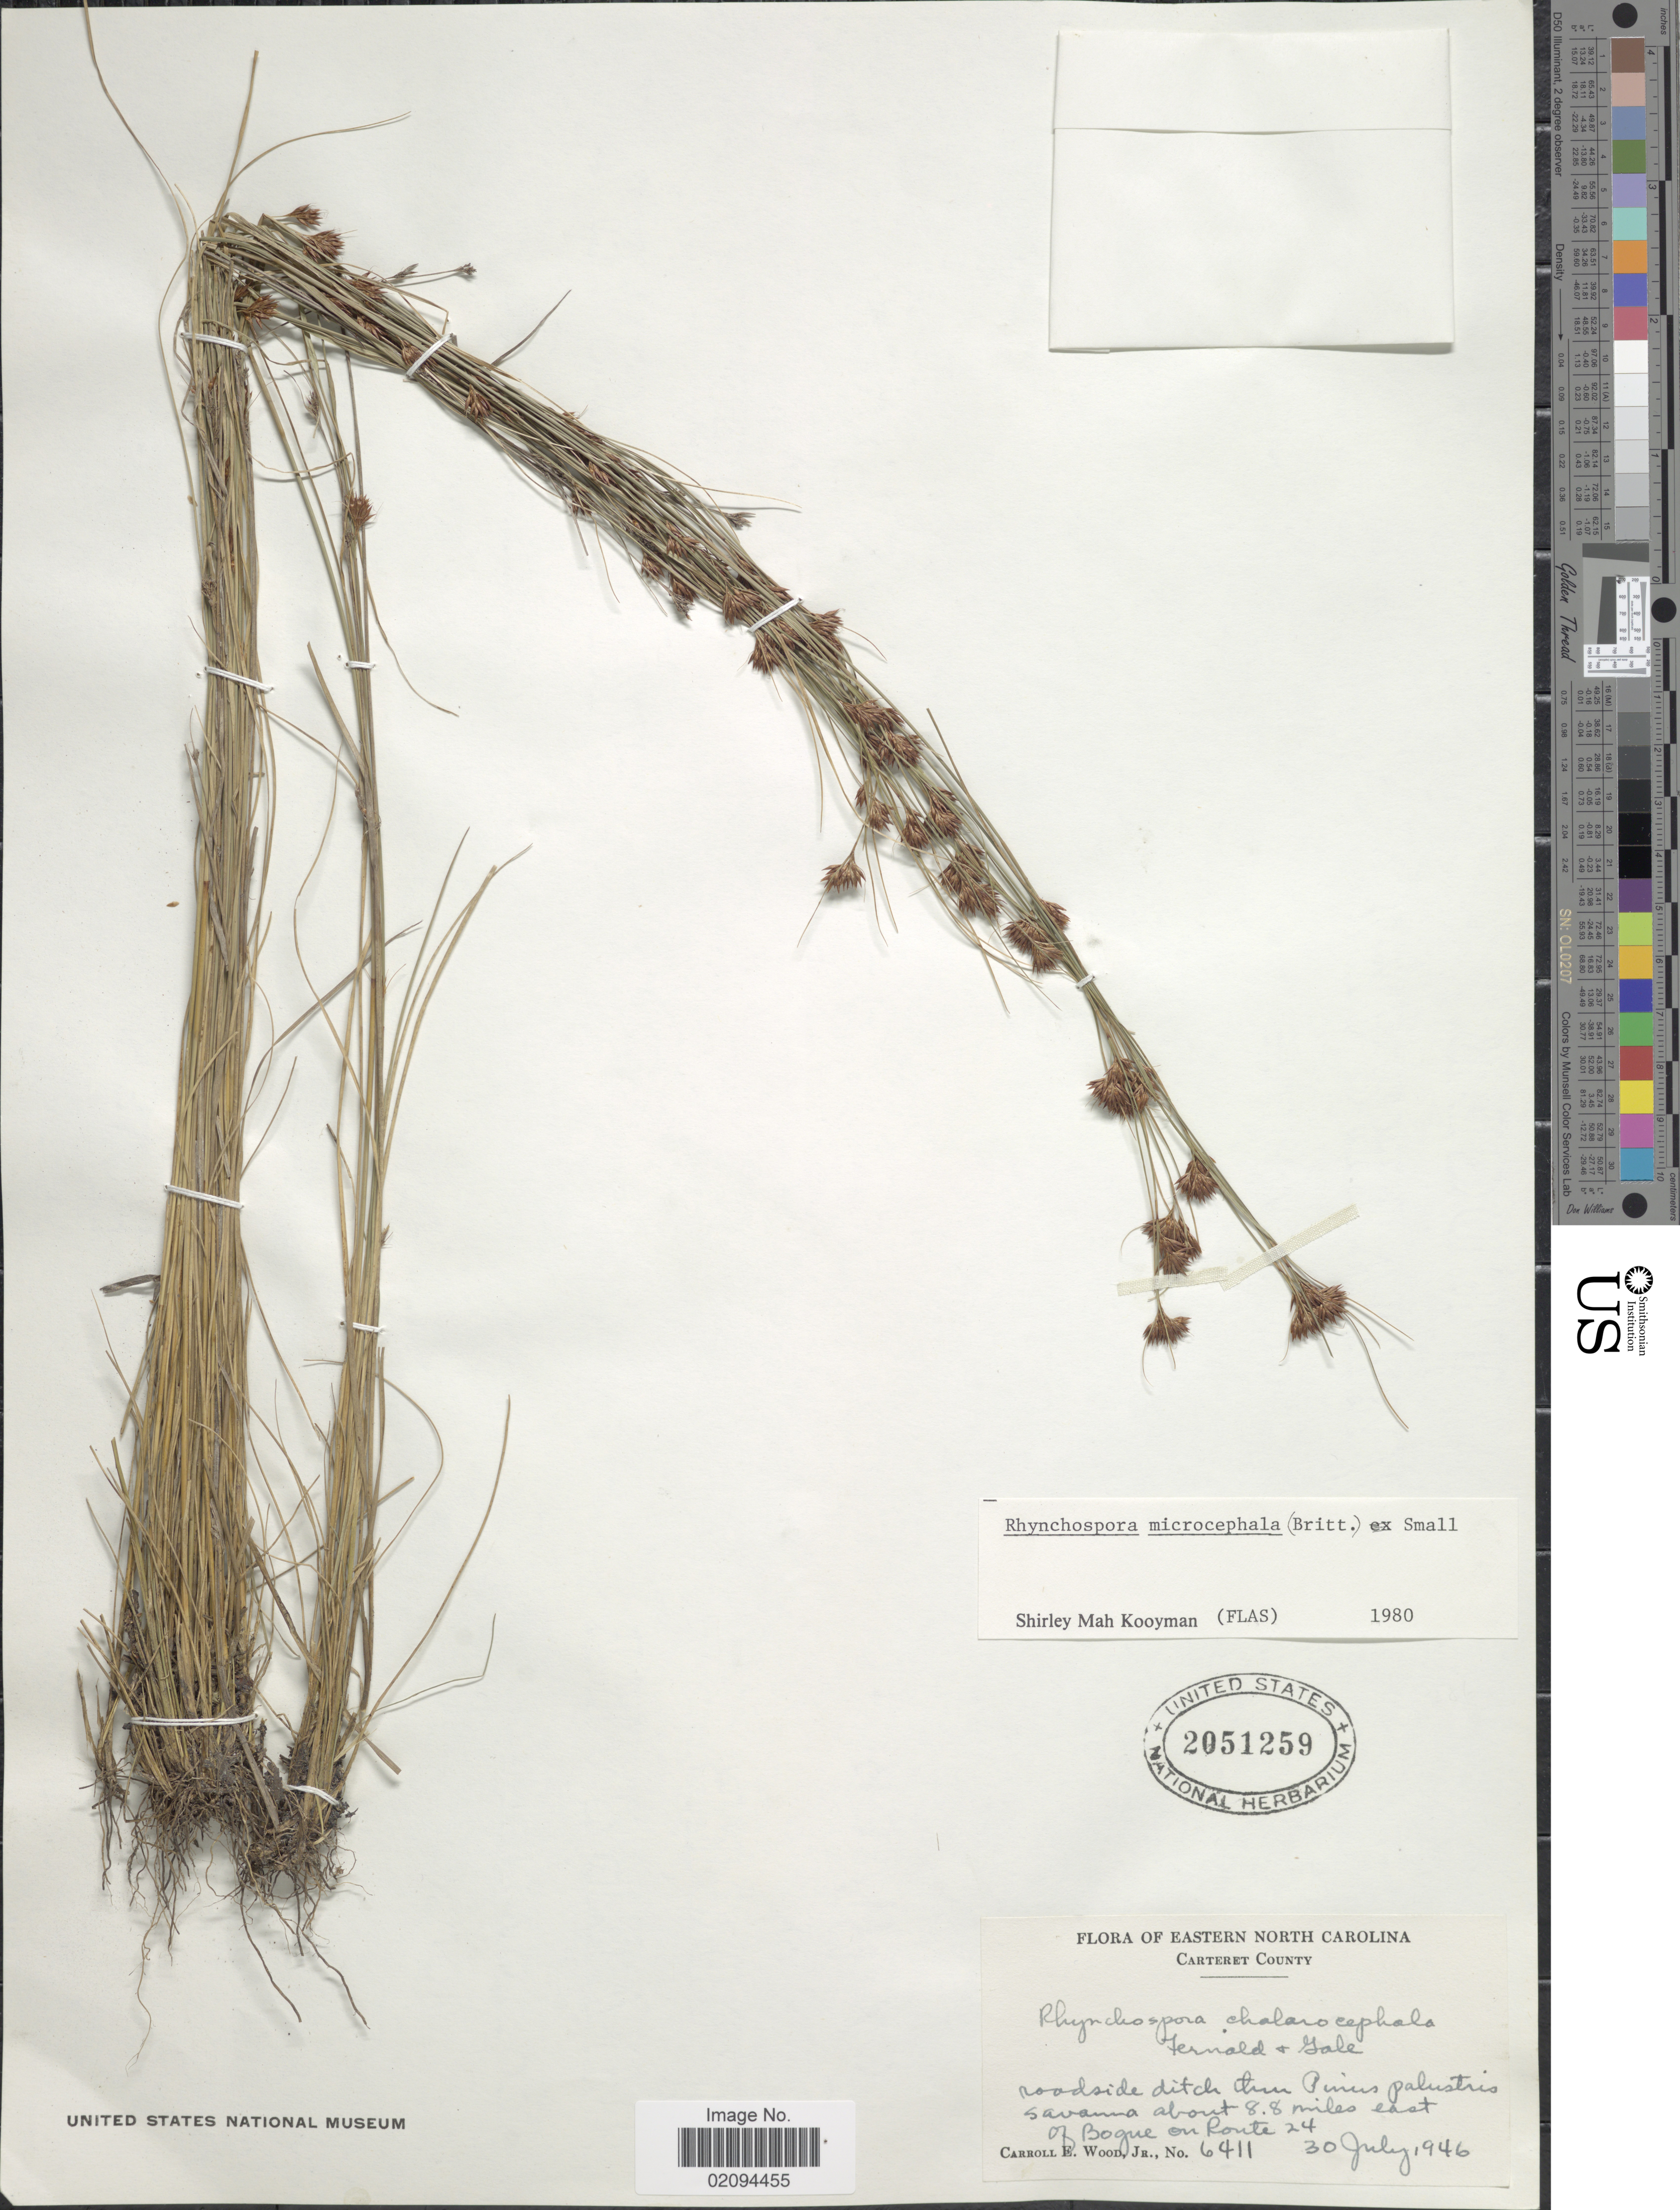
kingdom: Plantae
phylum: Tracheophyta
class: Liliopsida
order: Poales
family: Cyperaceae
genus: Rhynchospora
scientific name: Rhynchospora chalarocephala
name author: Fernald & Gale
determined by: Naczi, R. F. C.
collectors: C. Wood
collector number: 6411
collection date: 1946-07-30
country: United States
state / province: North Carolina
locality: Eastern North Carolina. Carteret County. Roadside ditch, savanna about 8.8 miles east of Bogue on Route 24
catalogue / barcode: US 2051259